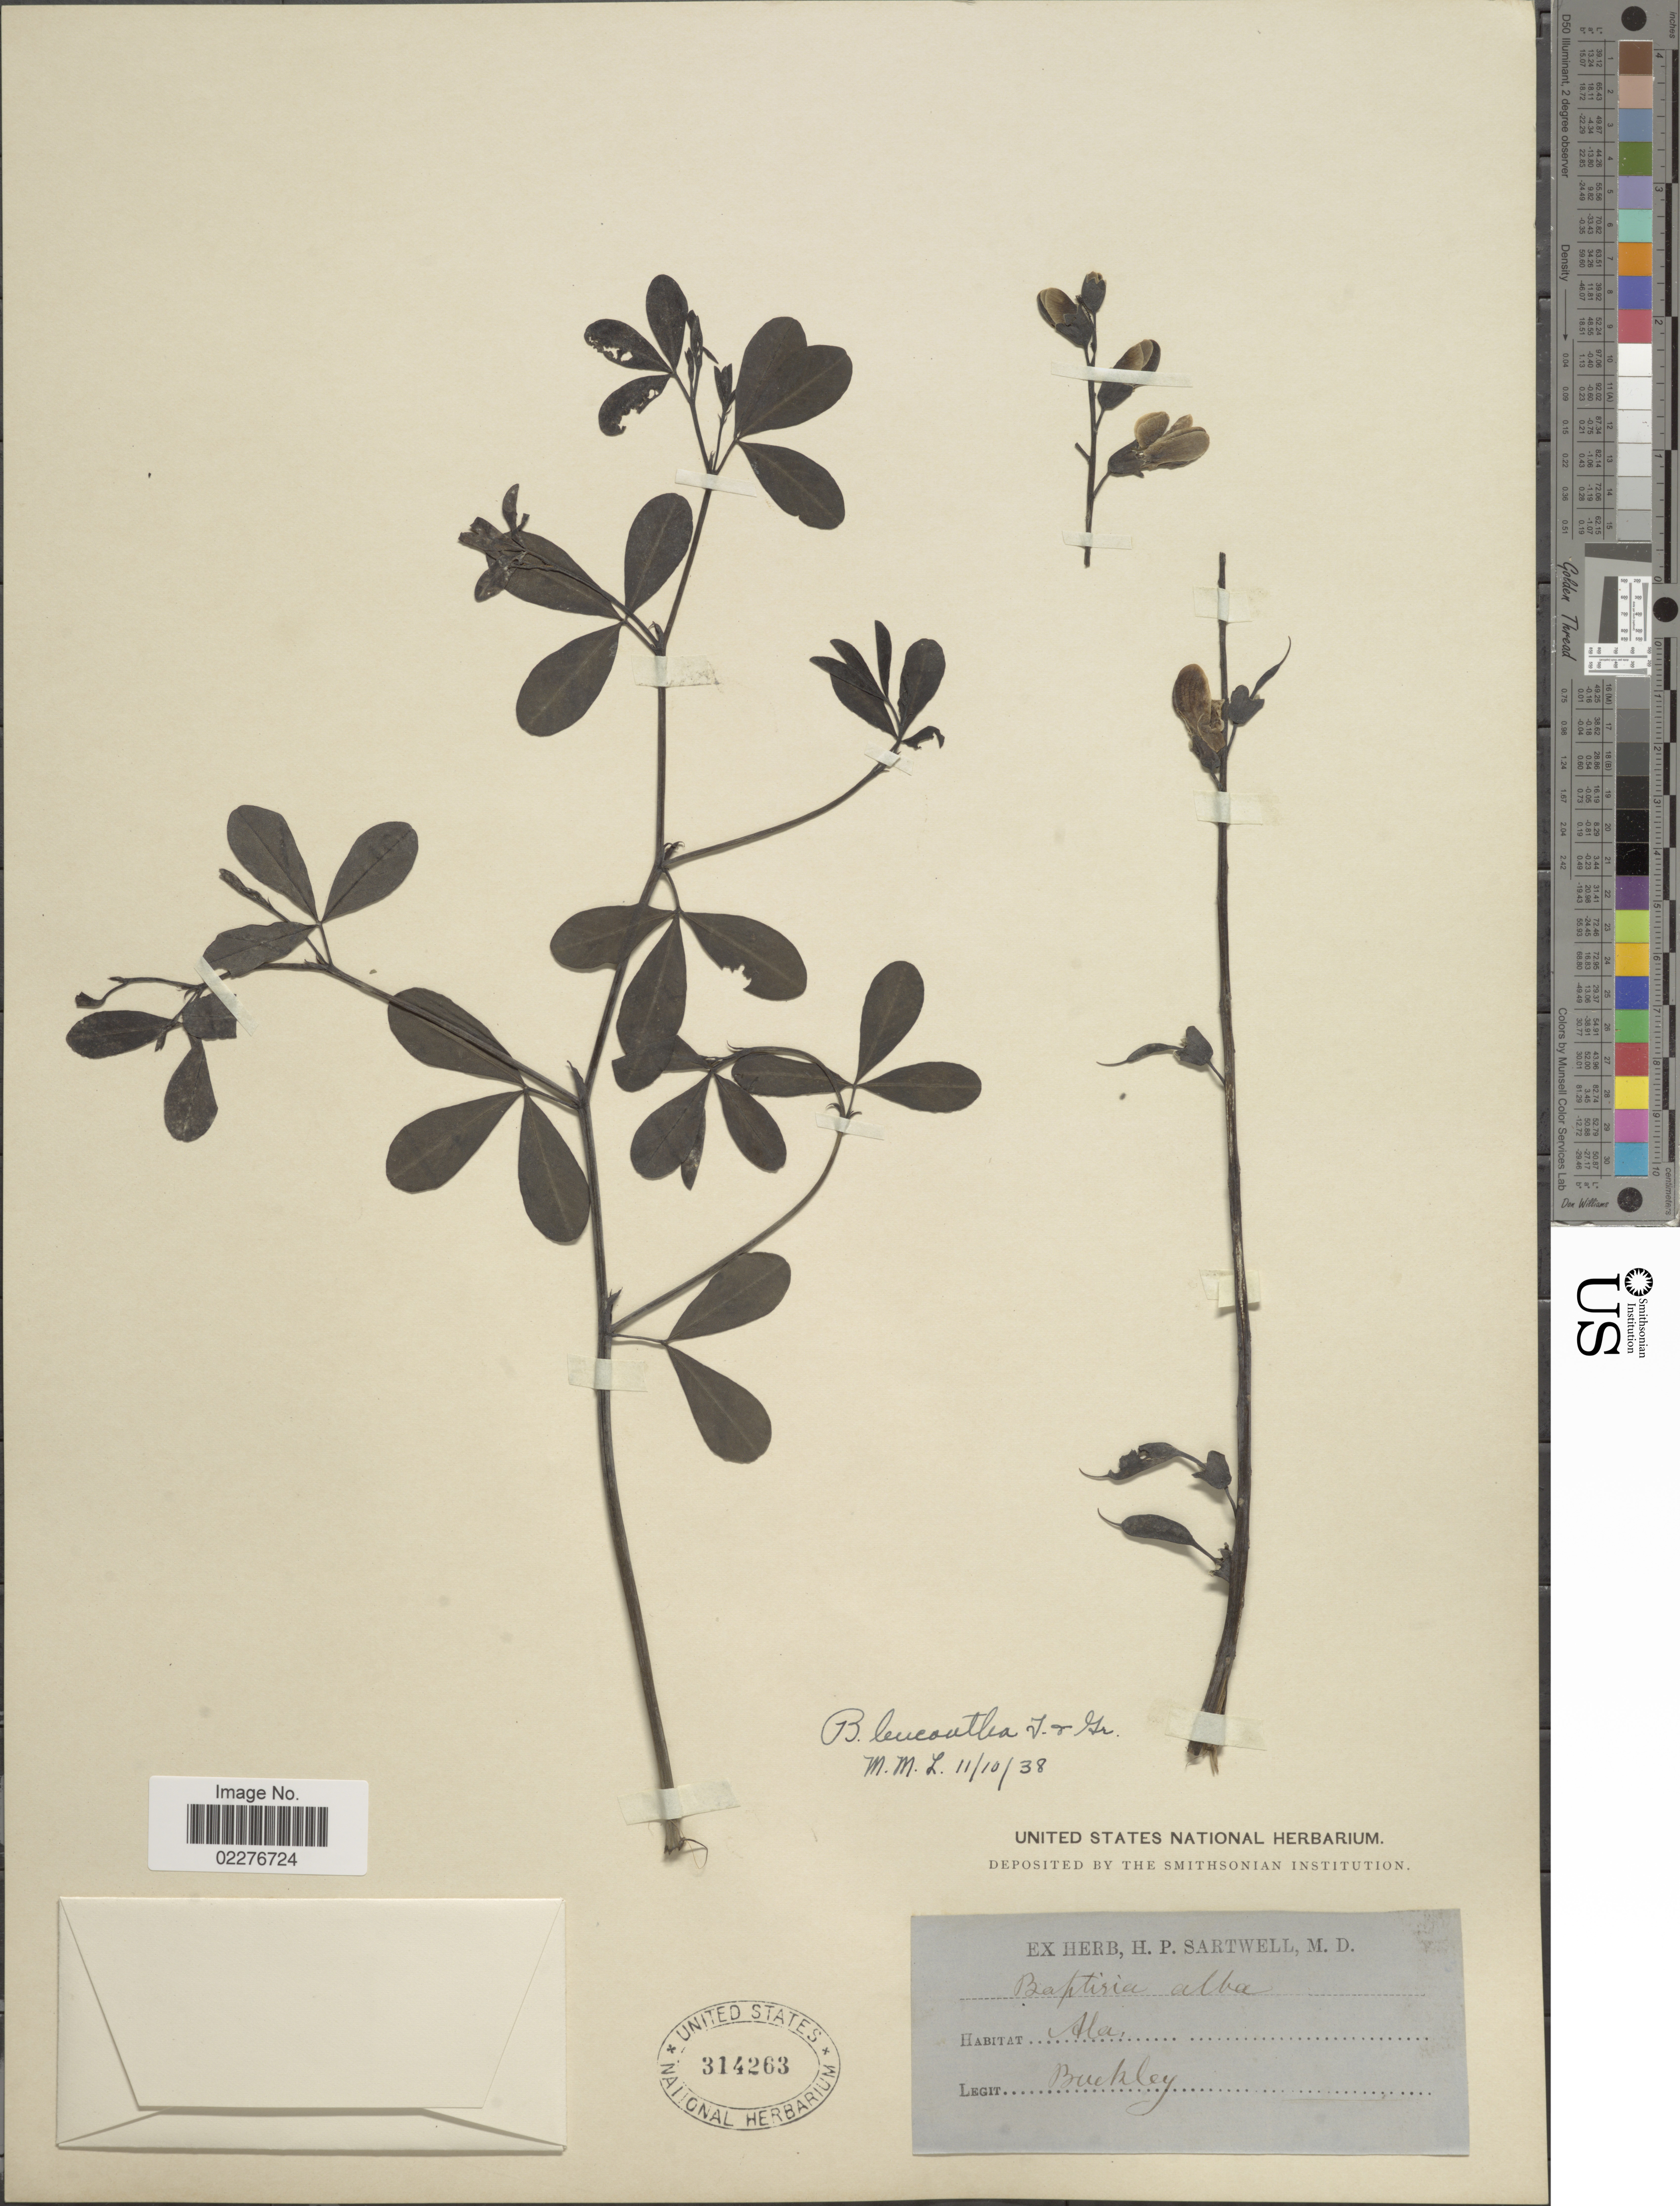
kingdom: Plantae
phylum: Tracheophyta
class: Magnoliopsida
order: Fabales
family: Fabaceae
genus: Baptisia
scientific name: Baptisia leucantha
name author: Torr. & A. Gray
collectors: -- Buckley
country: United States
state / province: Alabama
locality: Ala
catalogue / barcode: US 314263